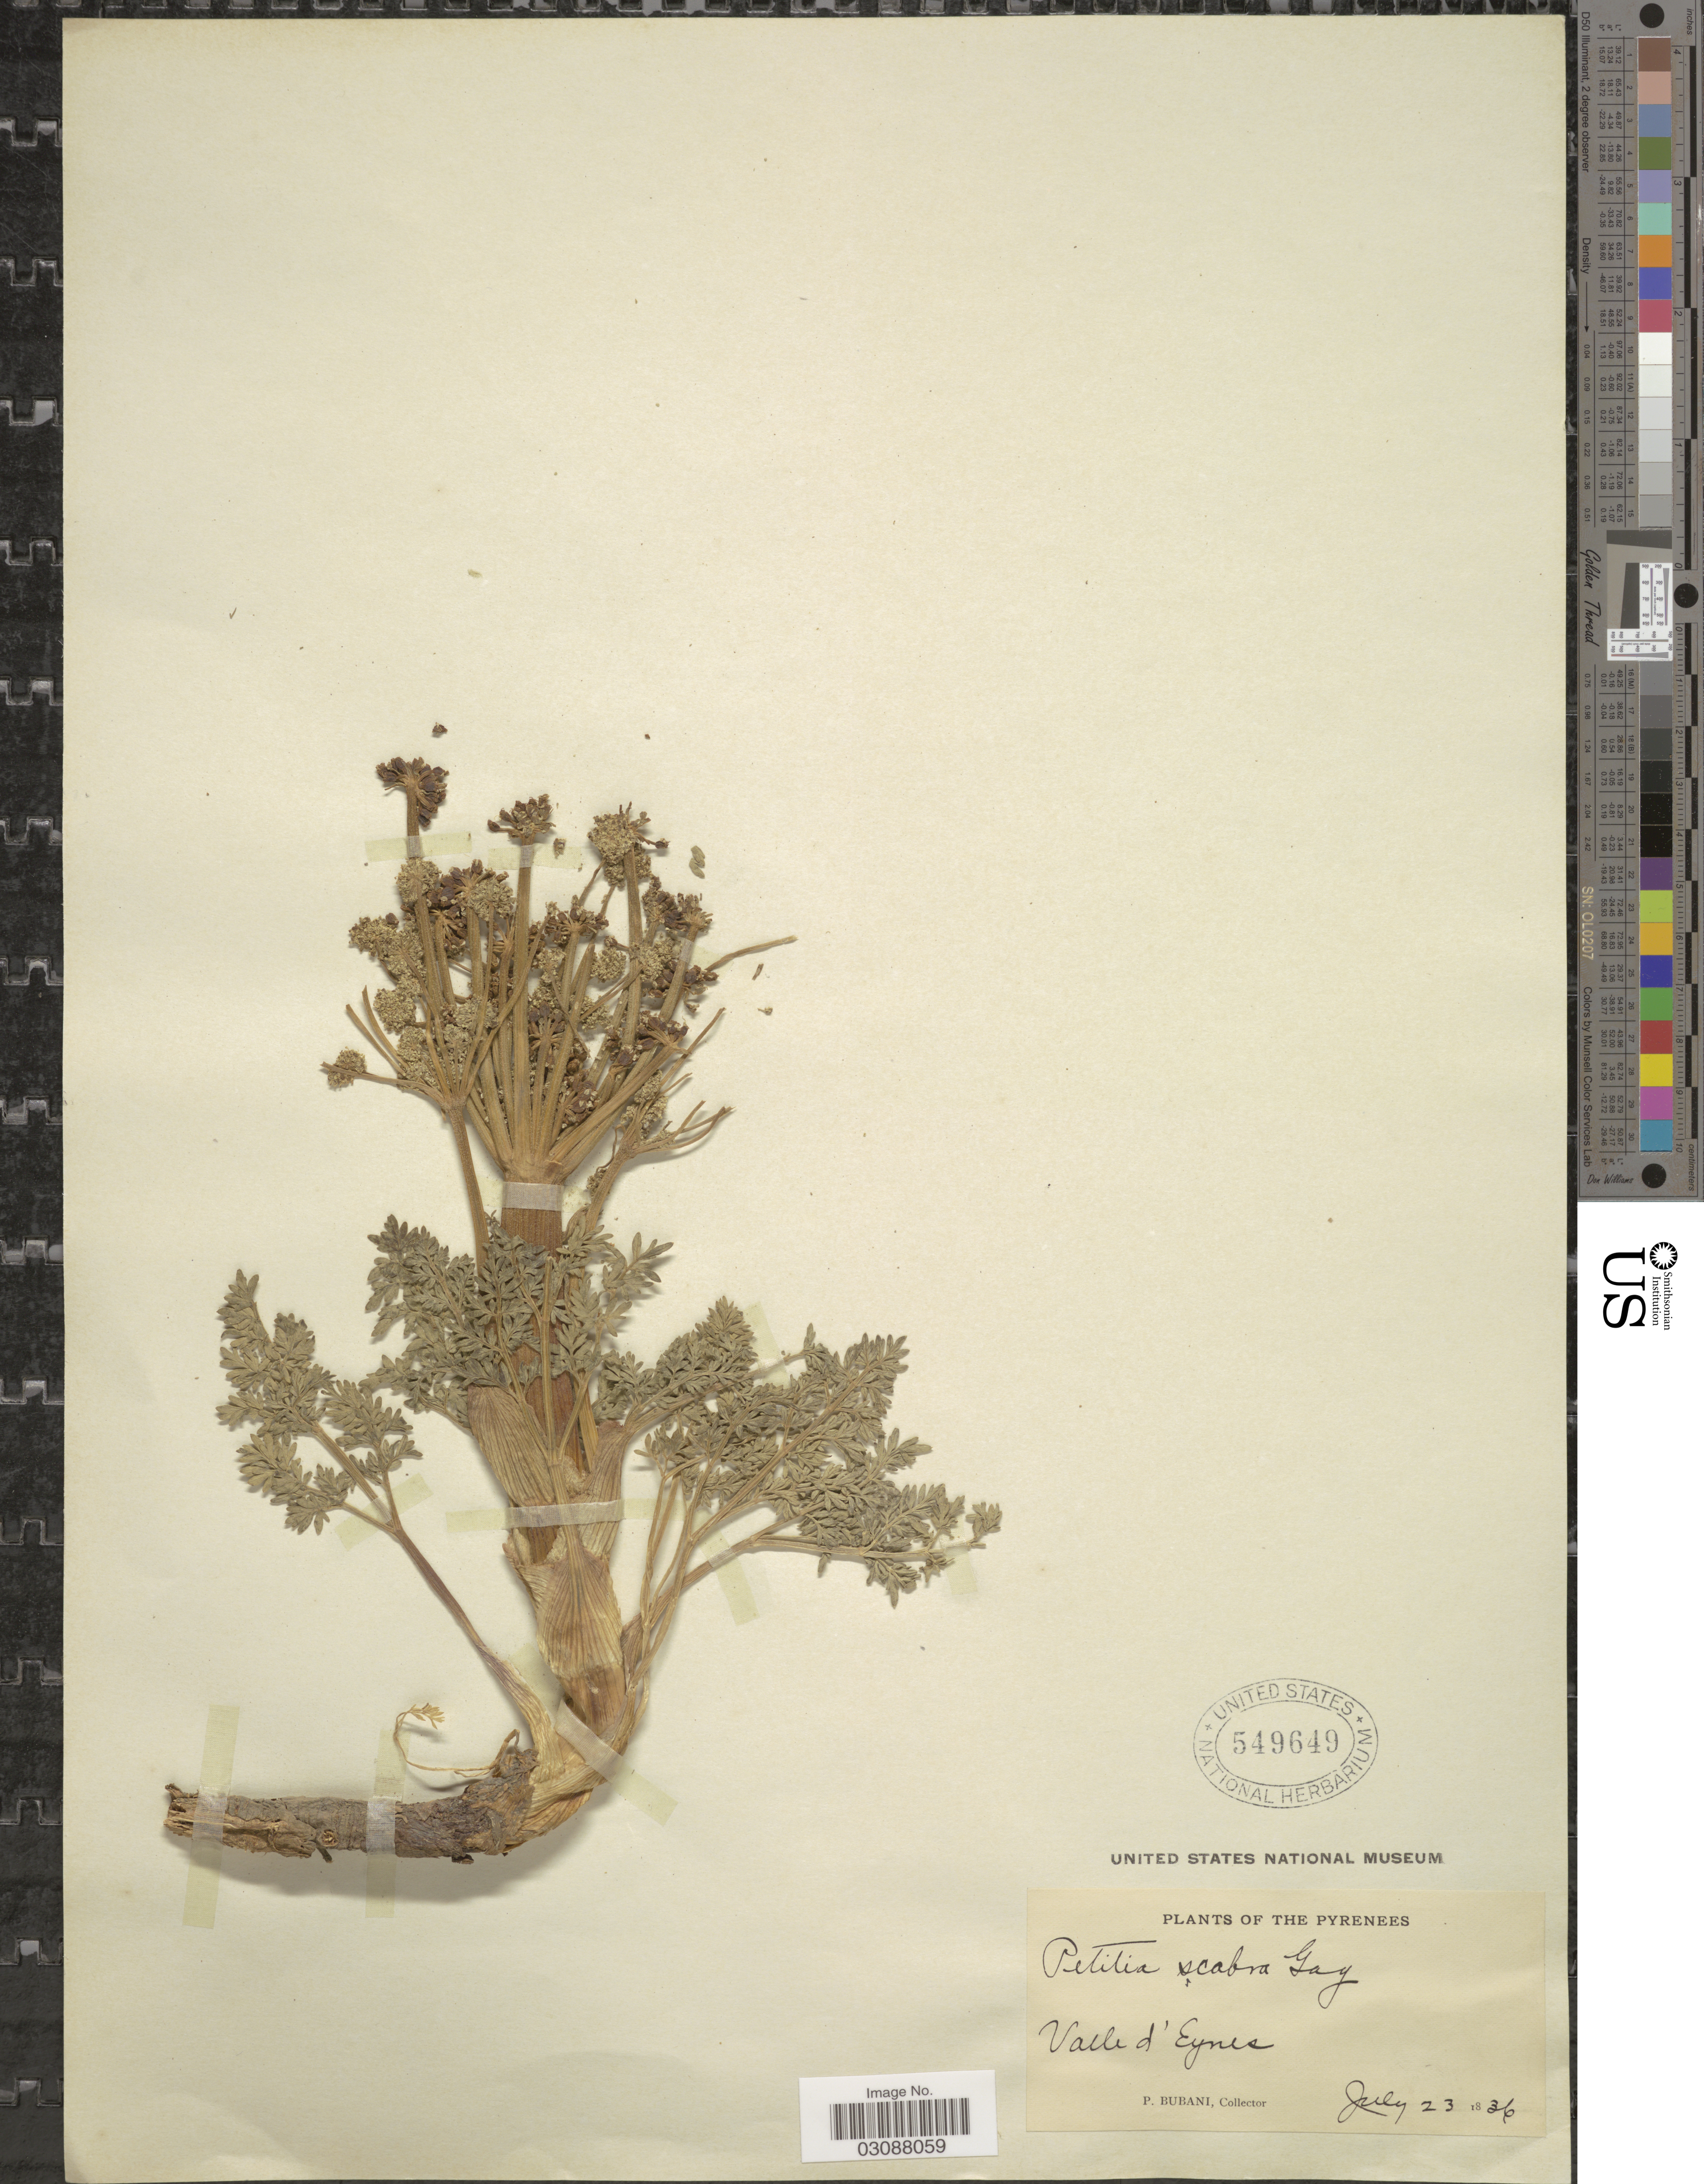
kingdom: Plantae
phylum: Tracheophyta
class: Magnoliopsida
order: Apiales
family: Apiaceae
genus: Xatardia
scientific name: Xatardia sp.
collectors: P. Bubani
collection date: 1836-07-23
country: France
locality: The Pyrenees. Valle d'Eynes.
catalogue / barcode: US 549649